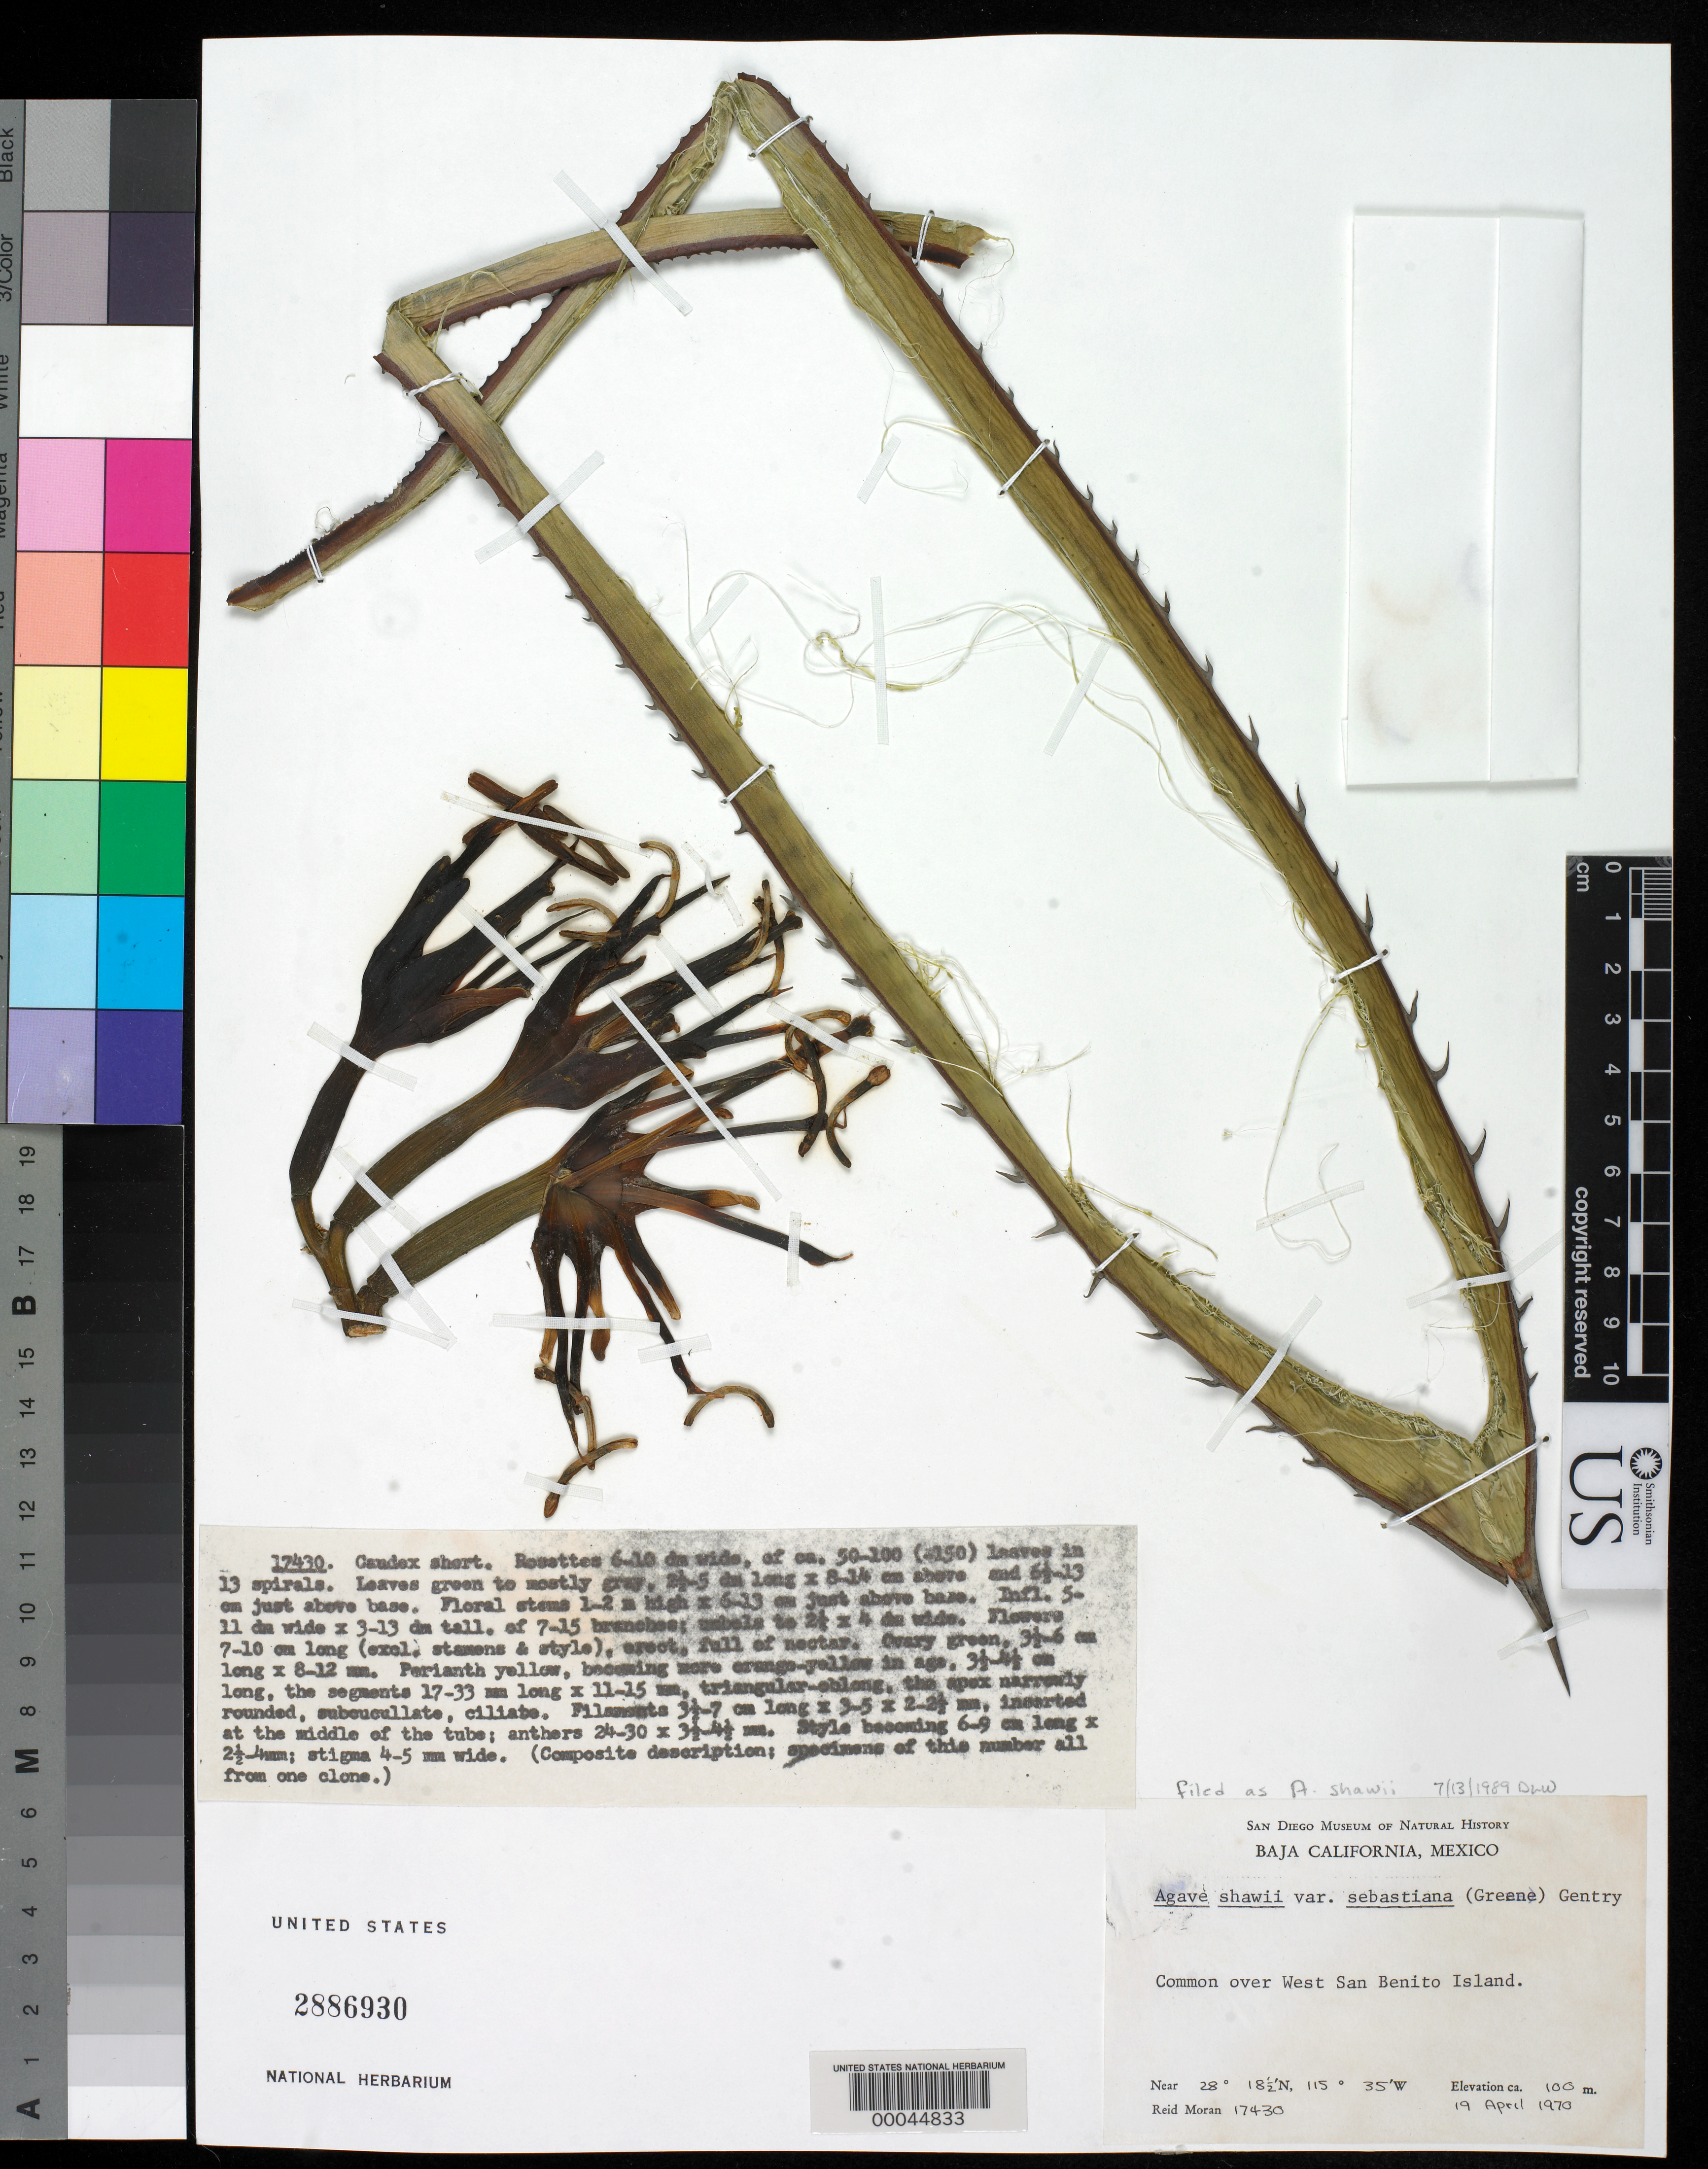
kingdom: Plantae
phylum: Tracheophyta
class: Liliopsida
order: Asparagales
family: Asparagaceae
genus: Agave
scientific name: Agave shawii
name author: Engelm.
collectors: R. V. Moran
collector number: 17430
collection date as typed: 19 Apr 1970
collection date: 1970-04-19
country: Mexico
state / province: Baja California Norte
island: San Benito Is.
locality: West San Benito I.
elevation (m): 100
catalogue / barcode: US 2886930